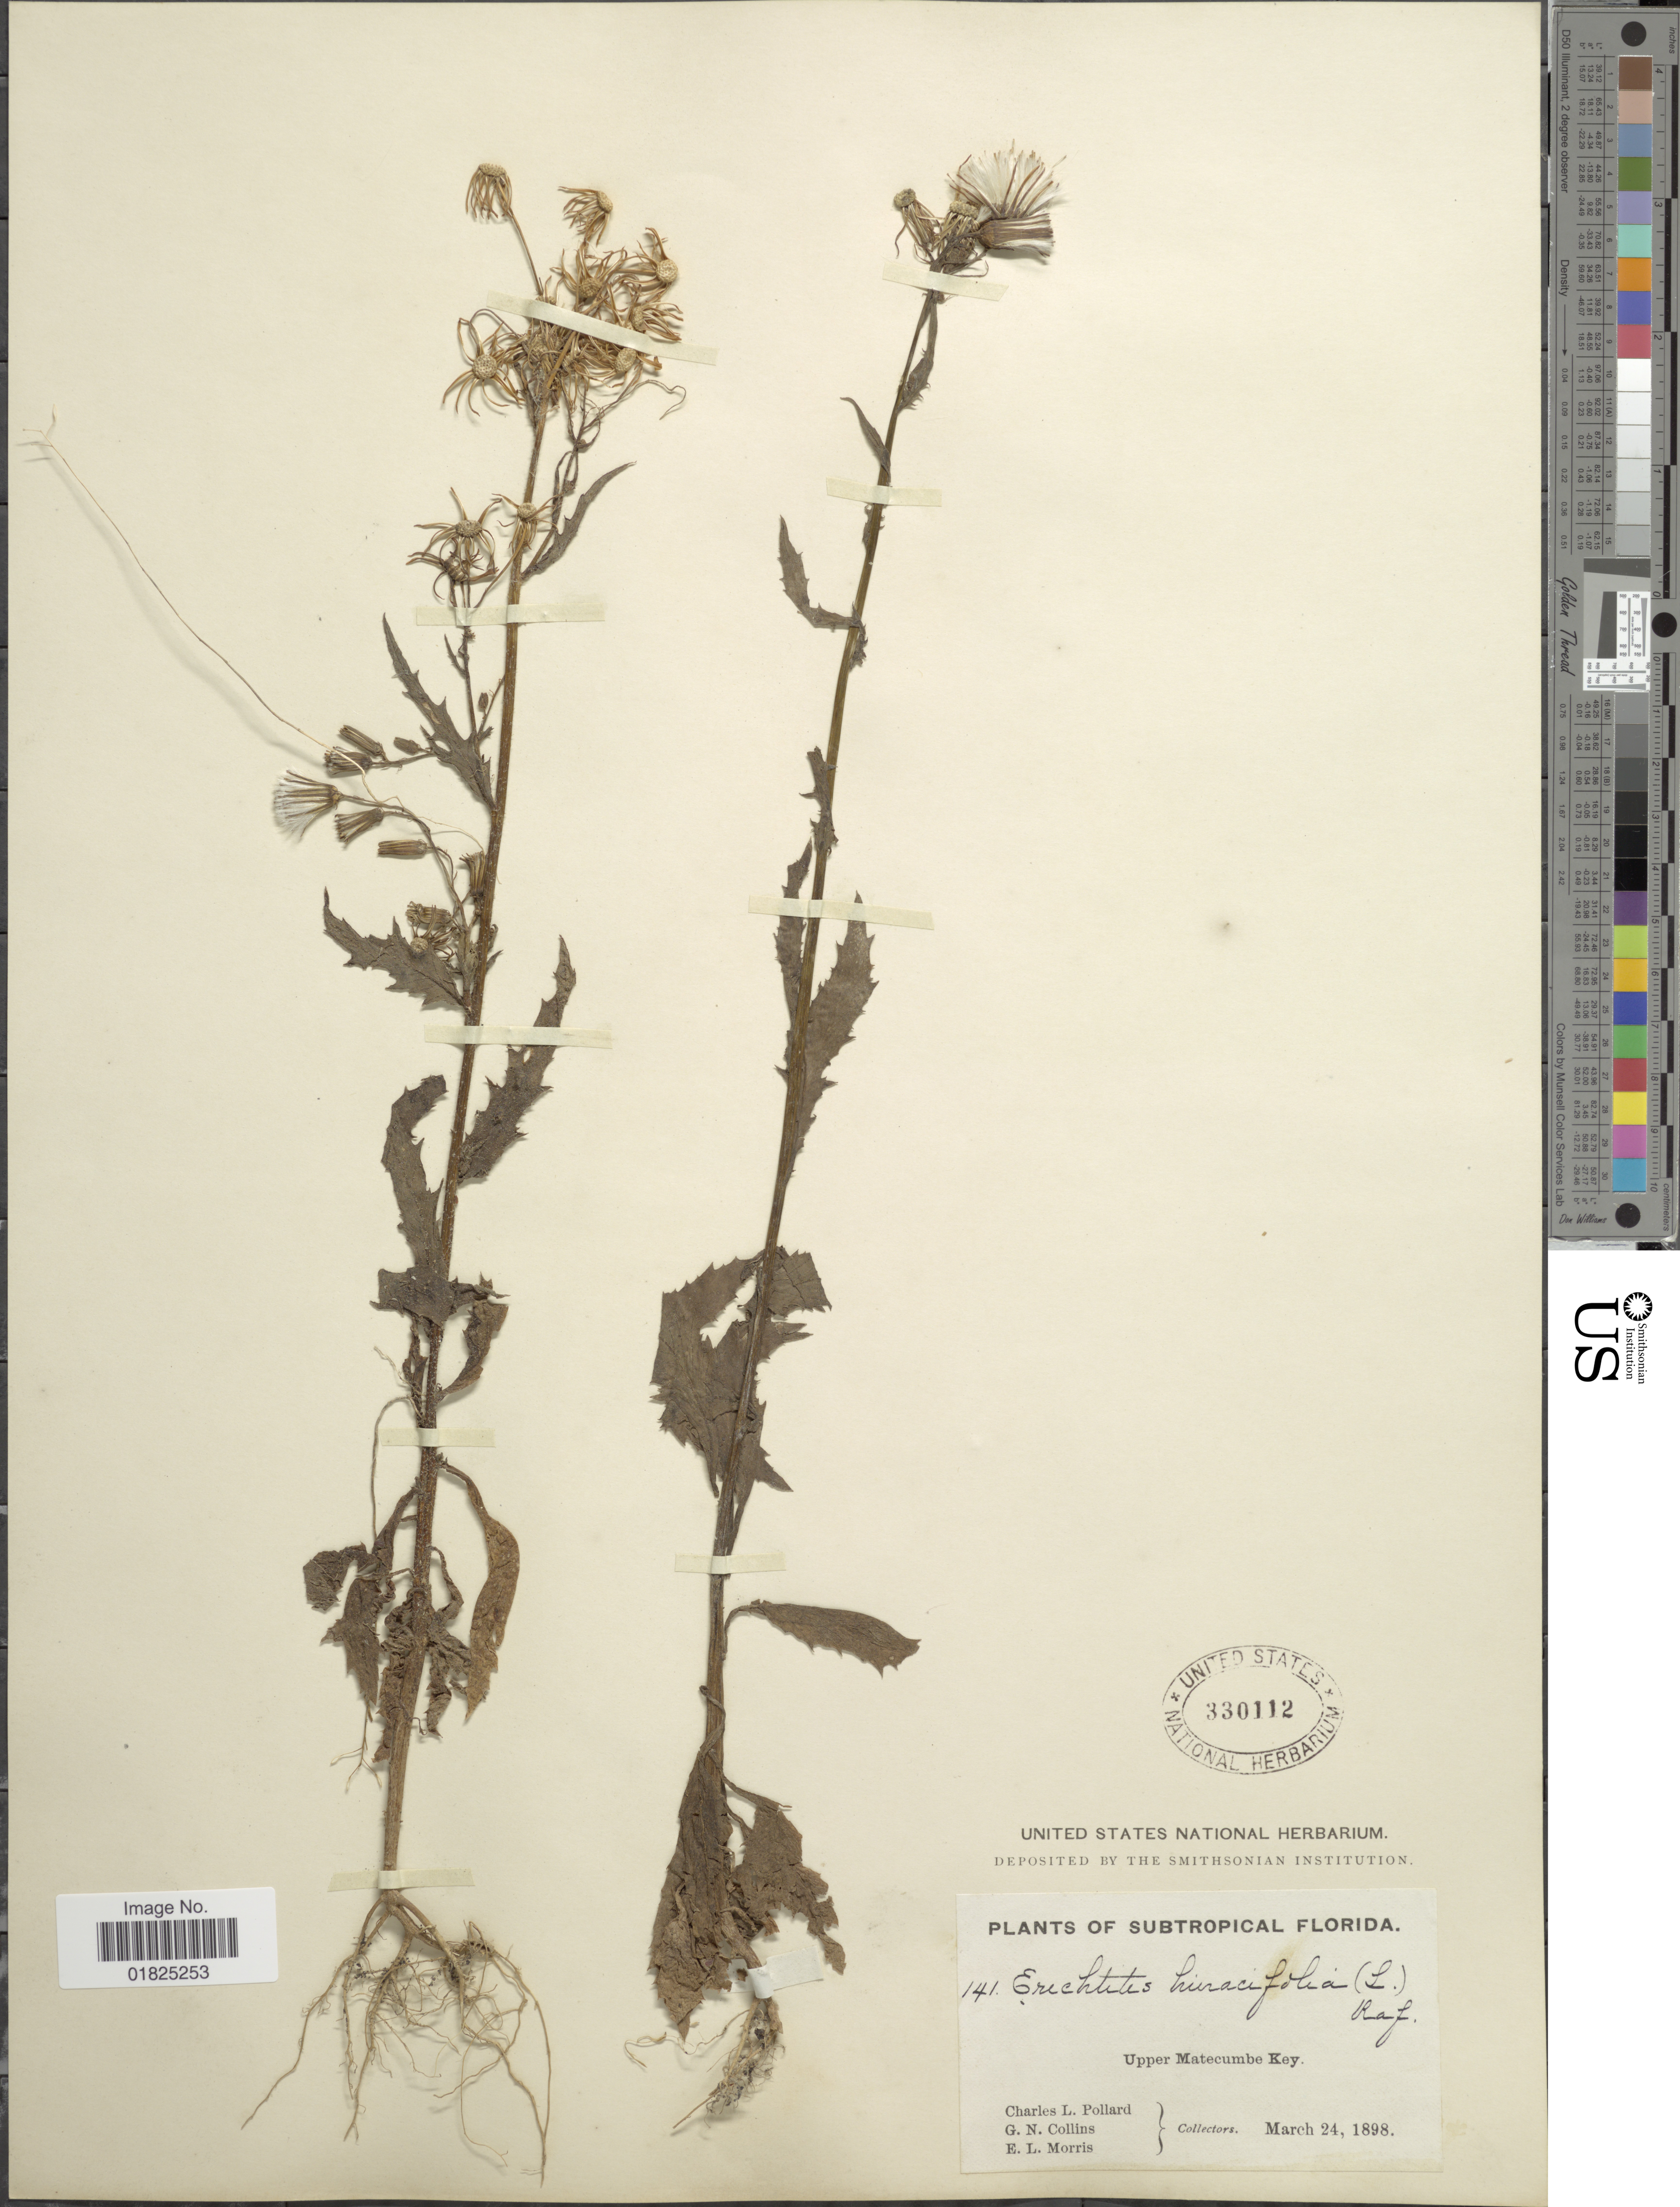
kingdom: Plantae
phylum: Tracheophyta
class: Magnoliopsida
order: Asterales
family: Asteraceae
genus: Erechtites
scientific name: Erechtites hieraciifolius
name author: (L.) Raf. ex DC.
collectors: C. L. Pollard, G. Collins & E. Morris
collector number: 141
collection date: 1898-03-24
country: United States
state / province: Florida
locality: Upper Matecumbe Key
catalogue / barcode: US 330112